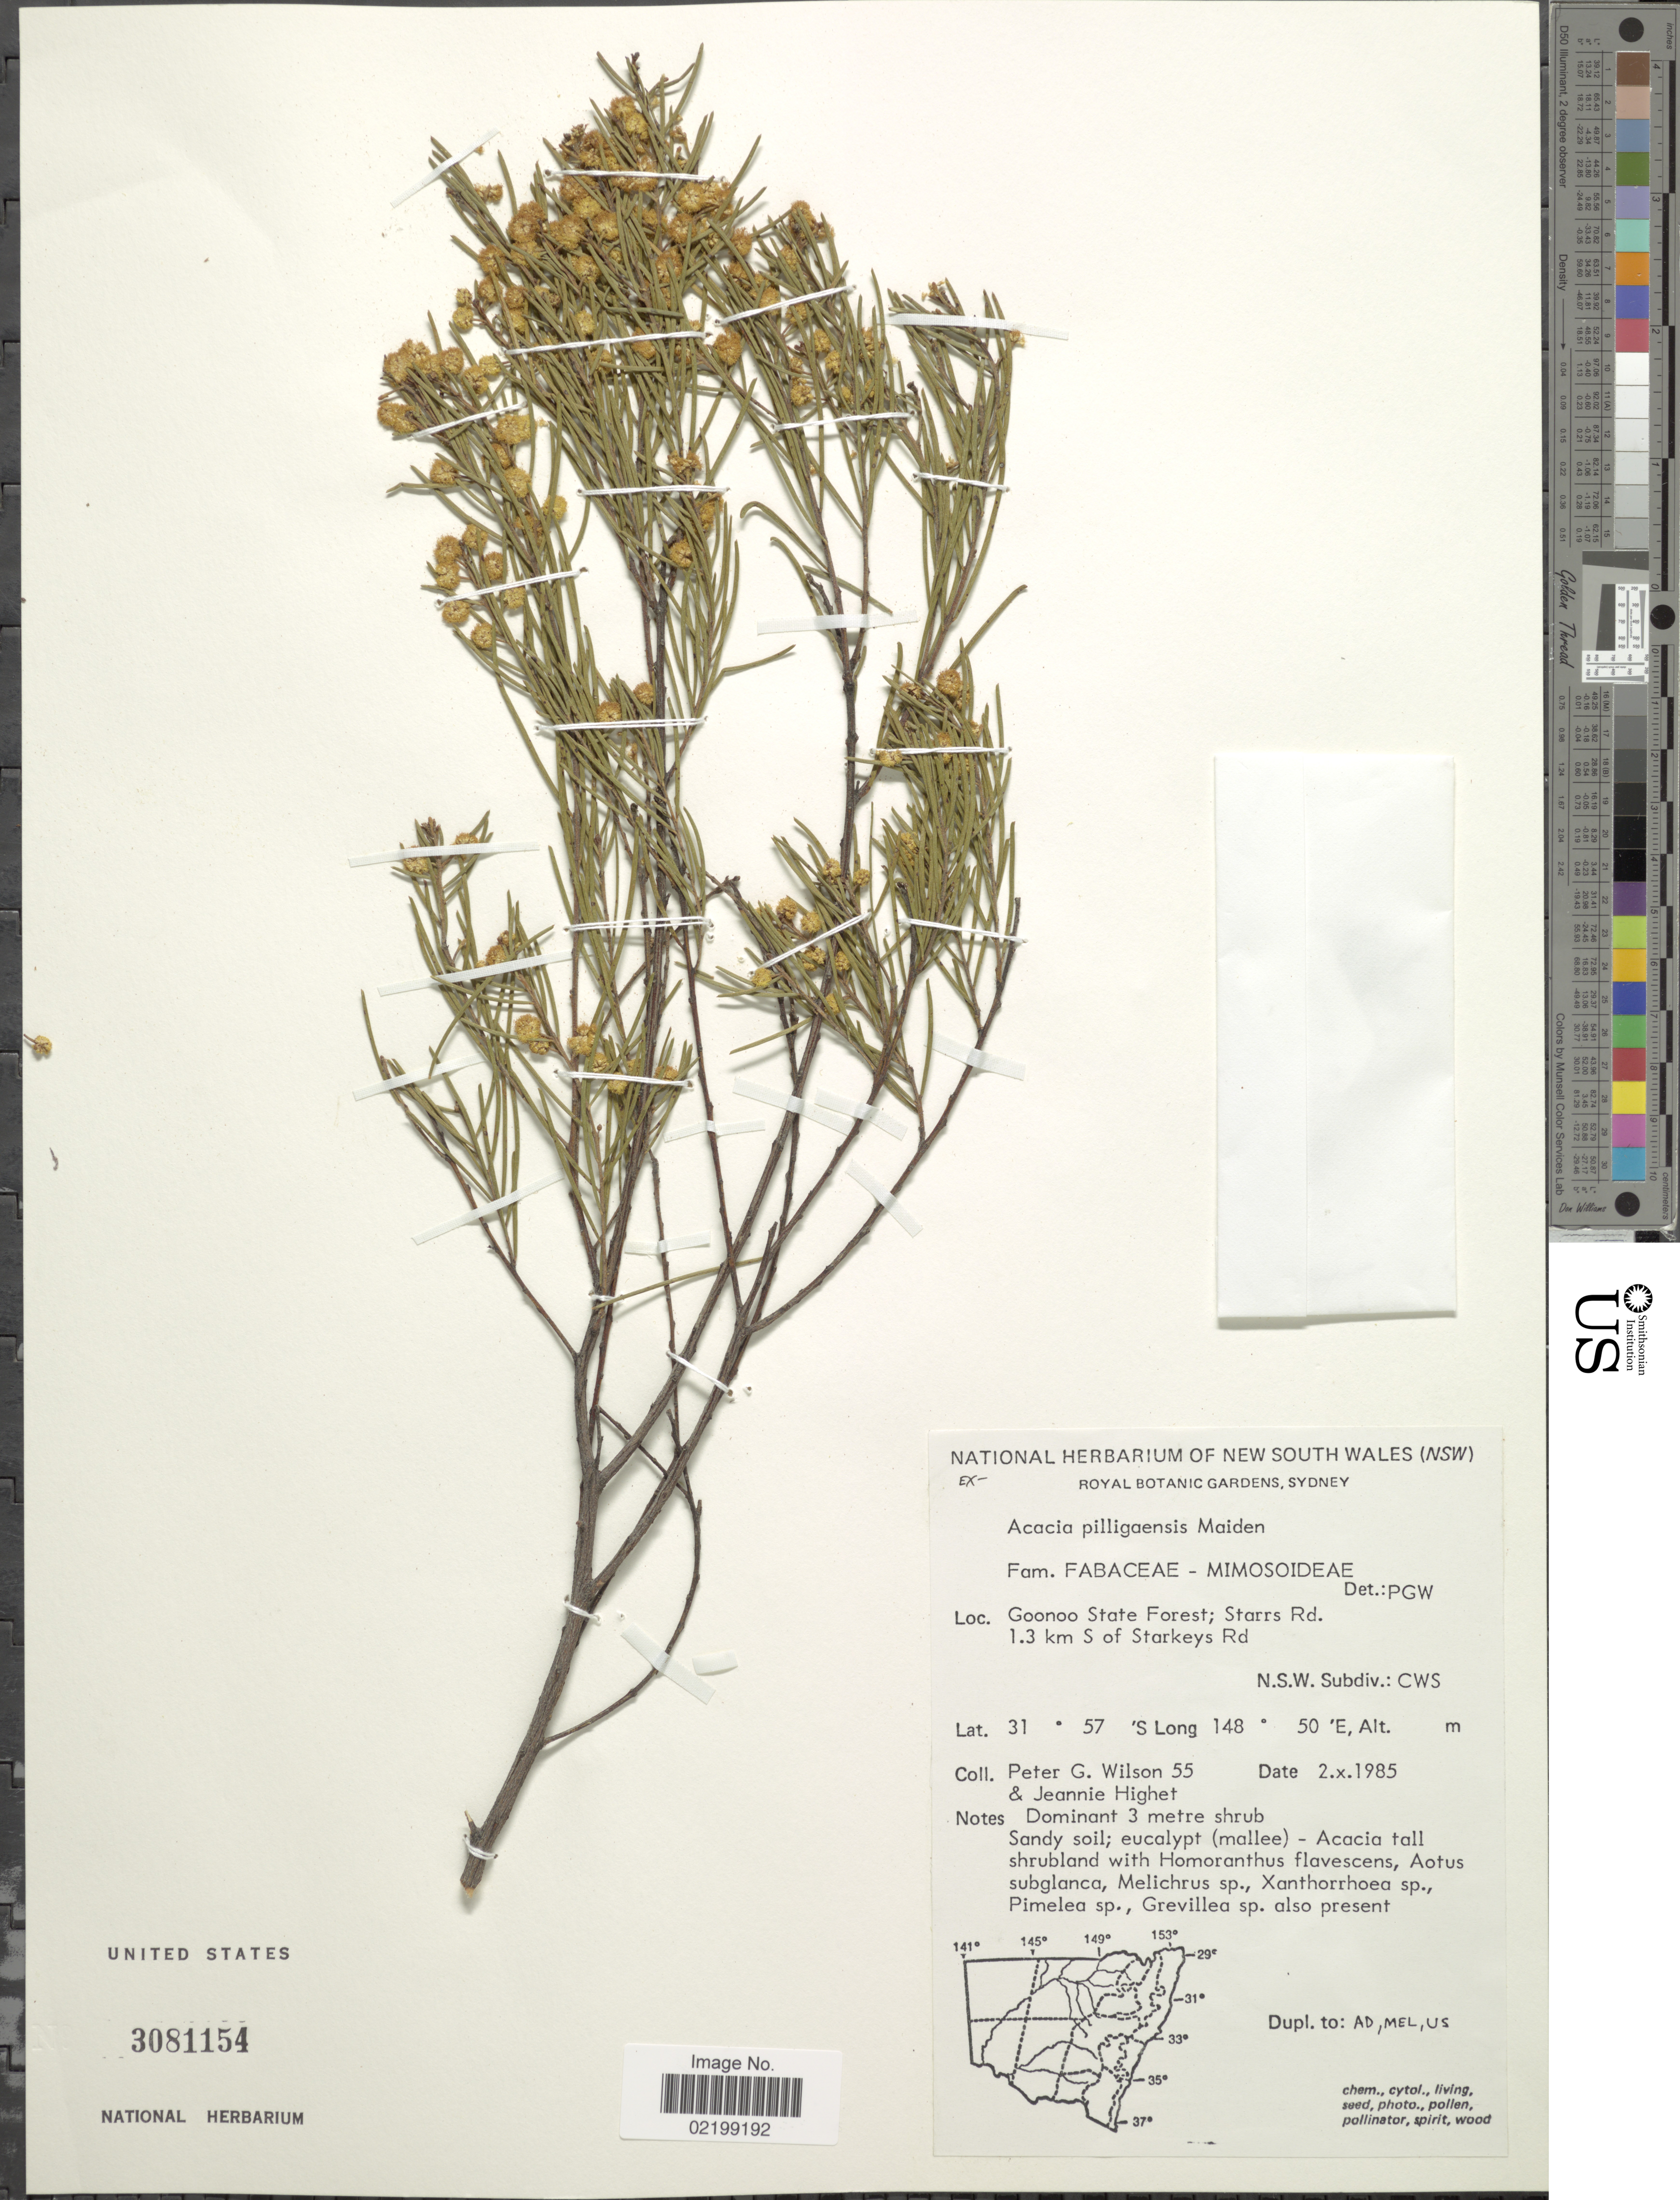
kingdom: Plantae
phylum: Tracheophyta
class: Magnoliopsida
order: Fabales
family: Fabaceae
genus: Acacia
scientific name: Acacia pilligaensis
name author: Maiden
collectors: Peter G. Wilson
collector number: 55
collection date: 1985-10-02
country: Australia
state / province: New South Wales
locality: Goonoo State Forest; Starrs Rd.. 1.3 km S of Starkeys Rd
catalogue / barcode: US 3081154